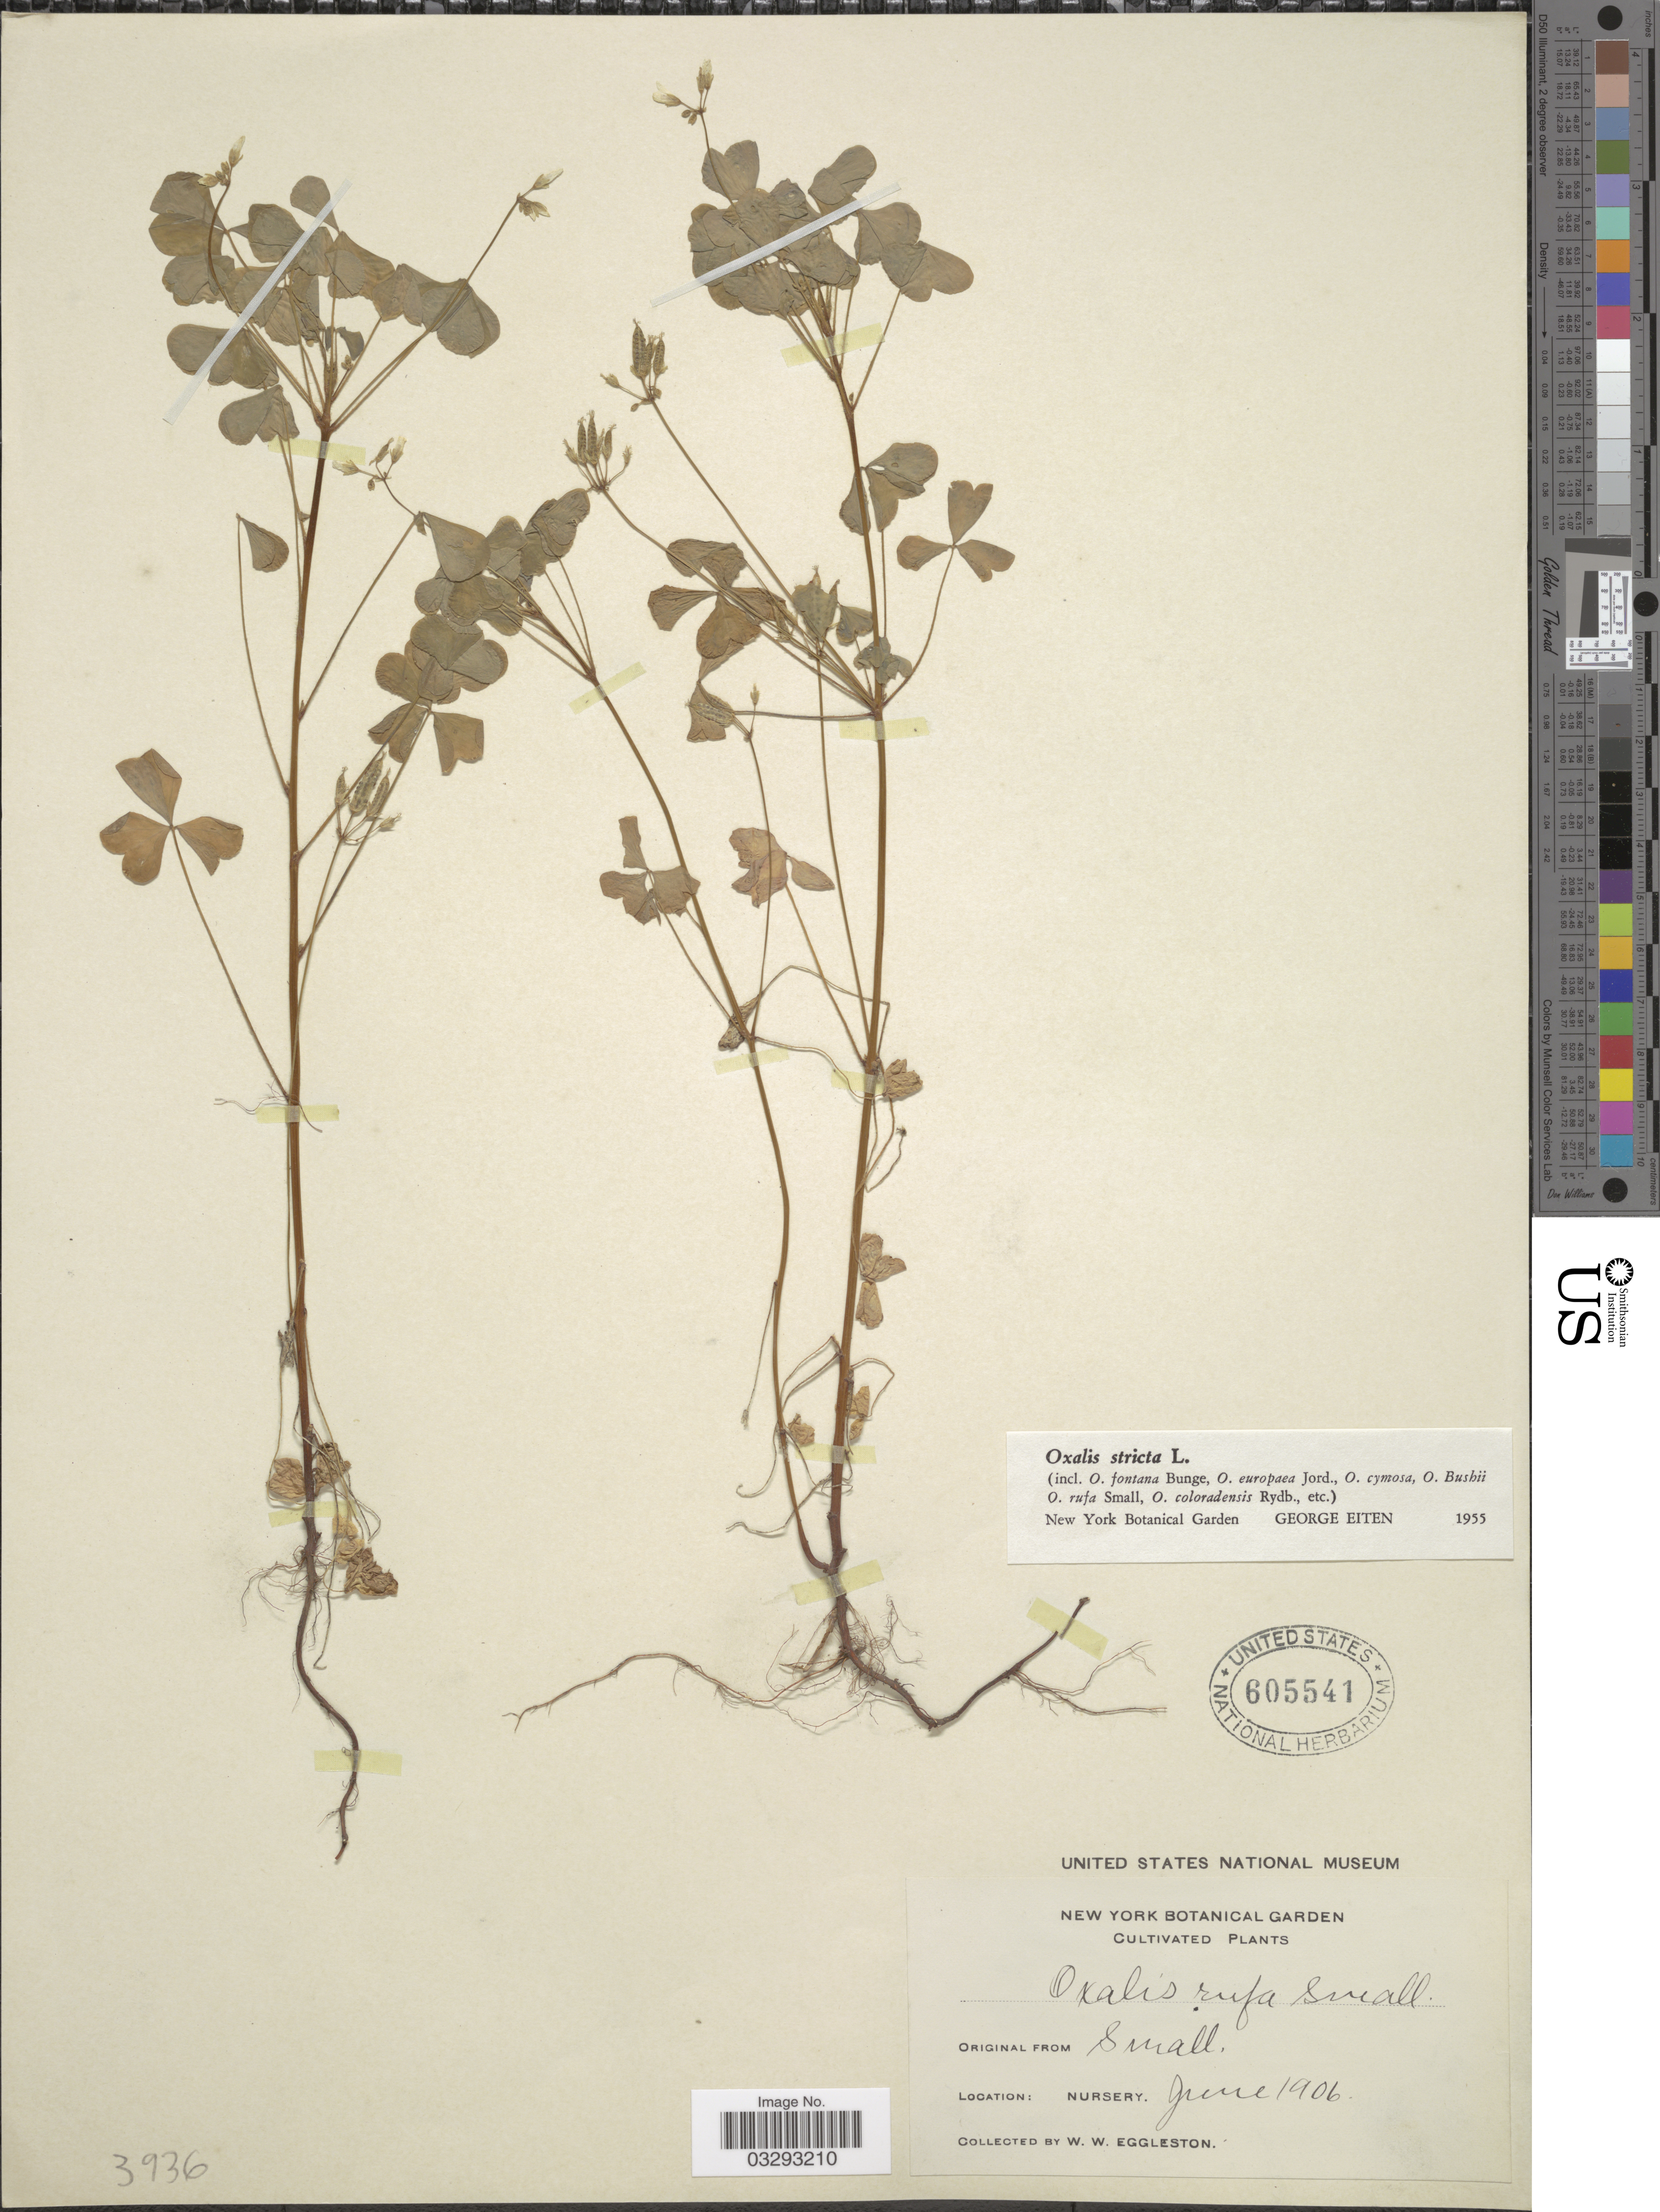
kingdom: Plantae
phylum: Tracheophyta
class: Magnoliopsida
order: Oxalidales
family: Oxalidaceae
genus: Oxalis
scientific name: Oxalis stricta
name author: L.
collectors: W. W. Eggleston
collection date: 1906-06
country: United States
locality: Nursery.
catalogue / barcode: US 605541